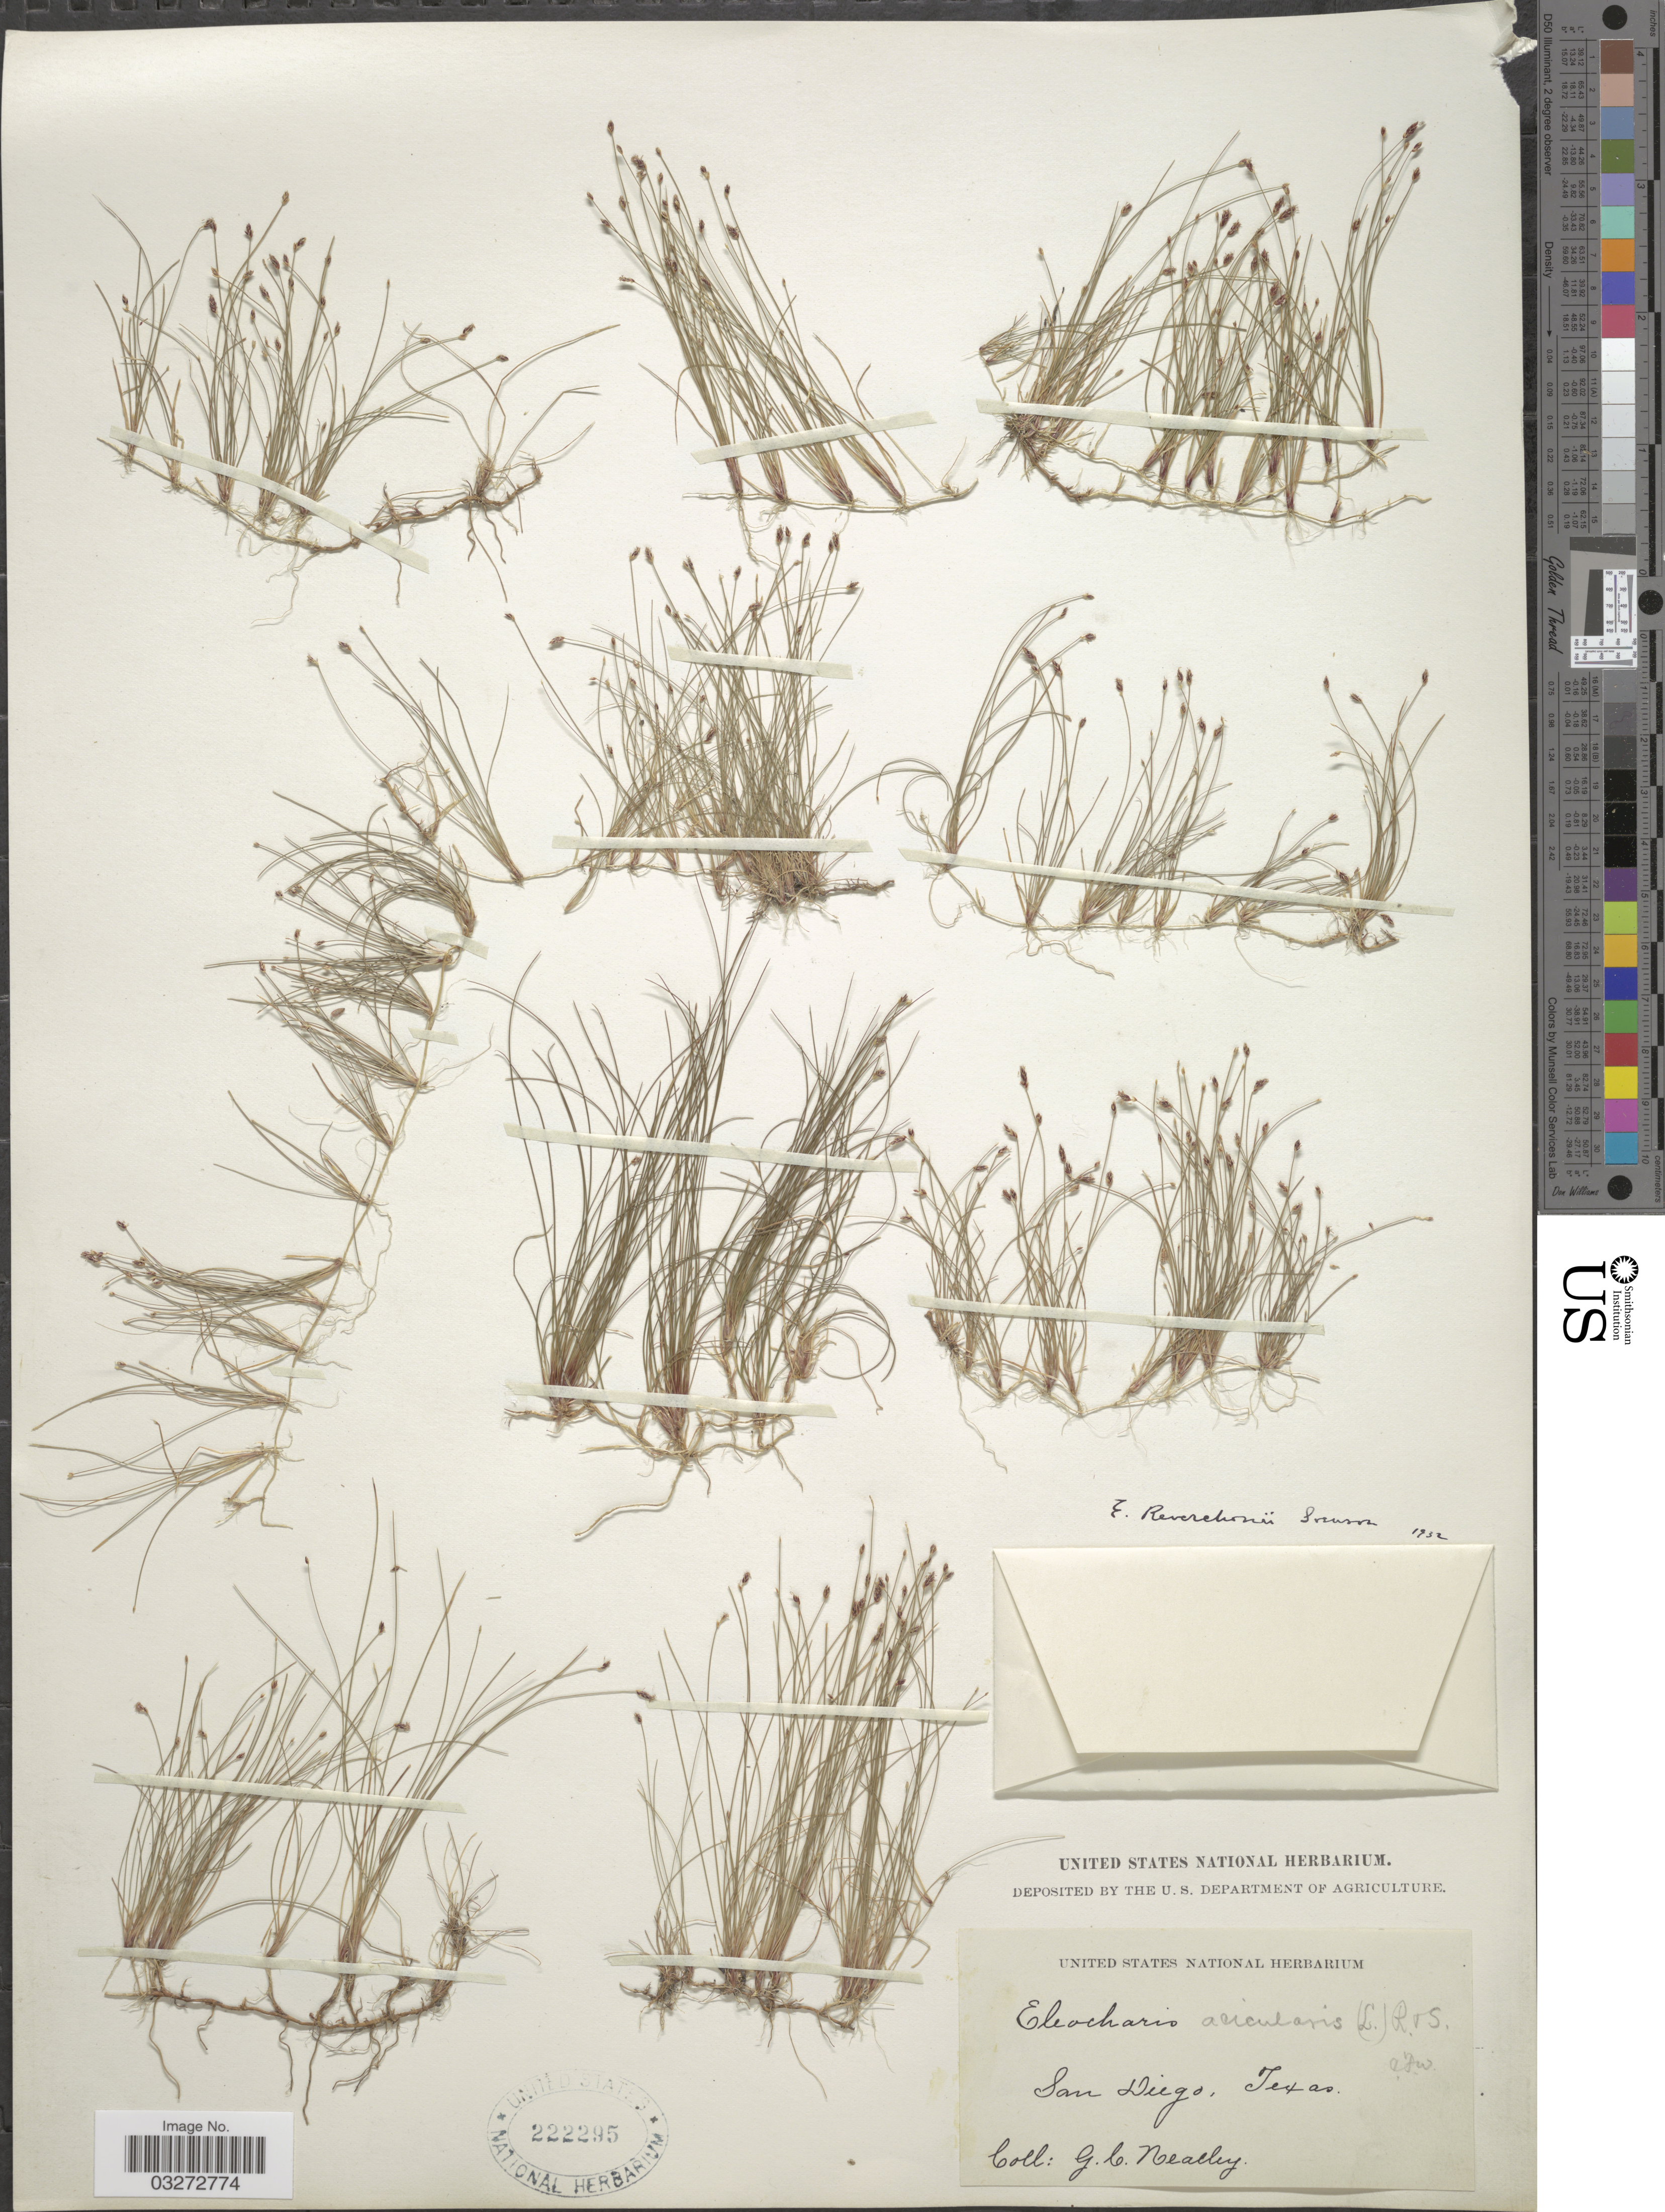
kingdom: Plantae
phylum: Tracheophyta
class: Liliopsida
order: Poales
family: Cyperaceae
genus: Eleocharis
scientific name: Eleocharis reverchonii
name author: Svenson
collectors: G. Neally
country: United States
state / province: Texas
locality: San Diego.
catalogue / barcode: US 222295